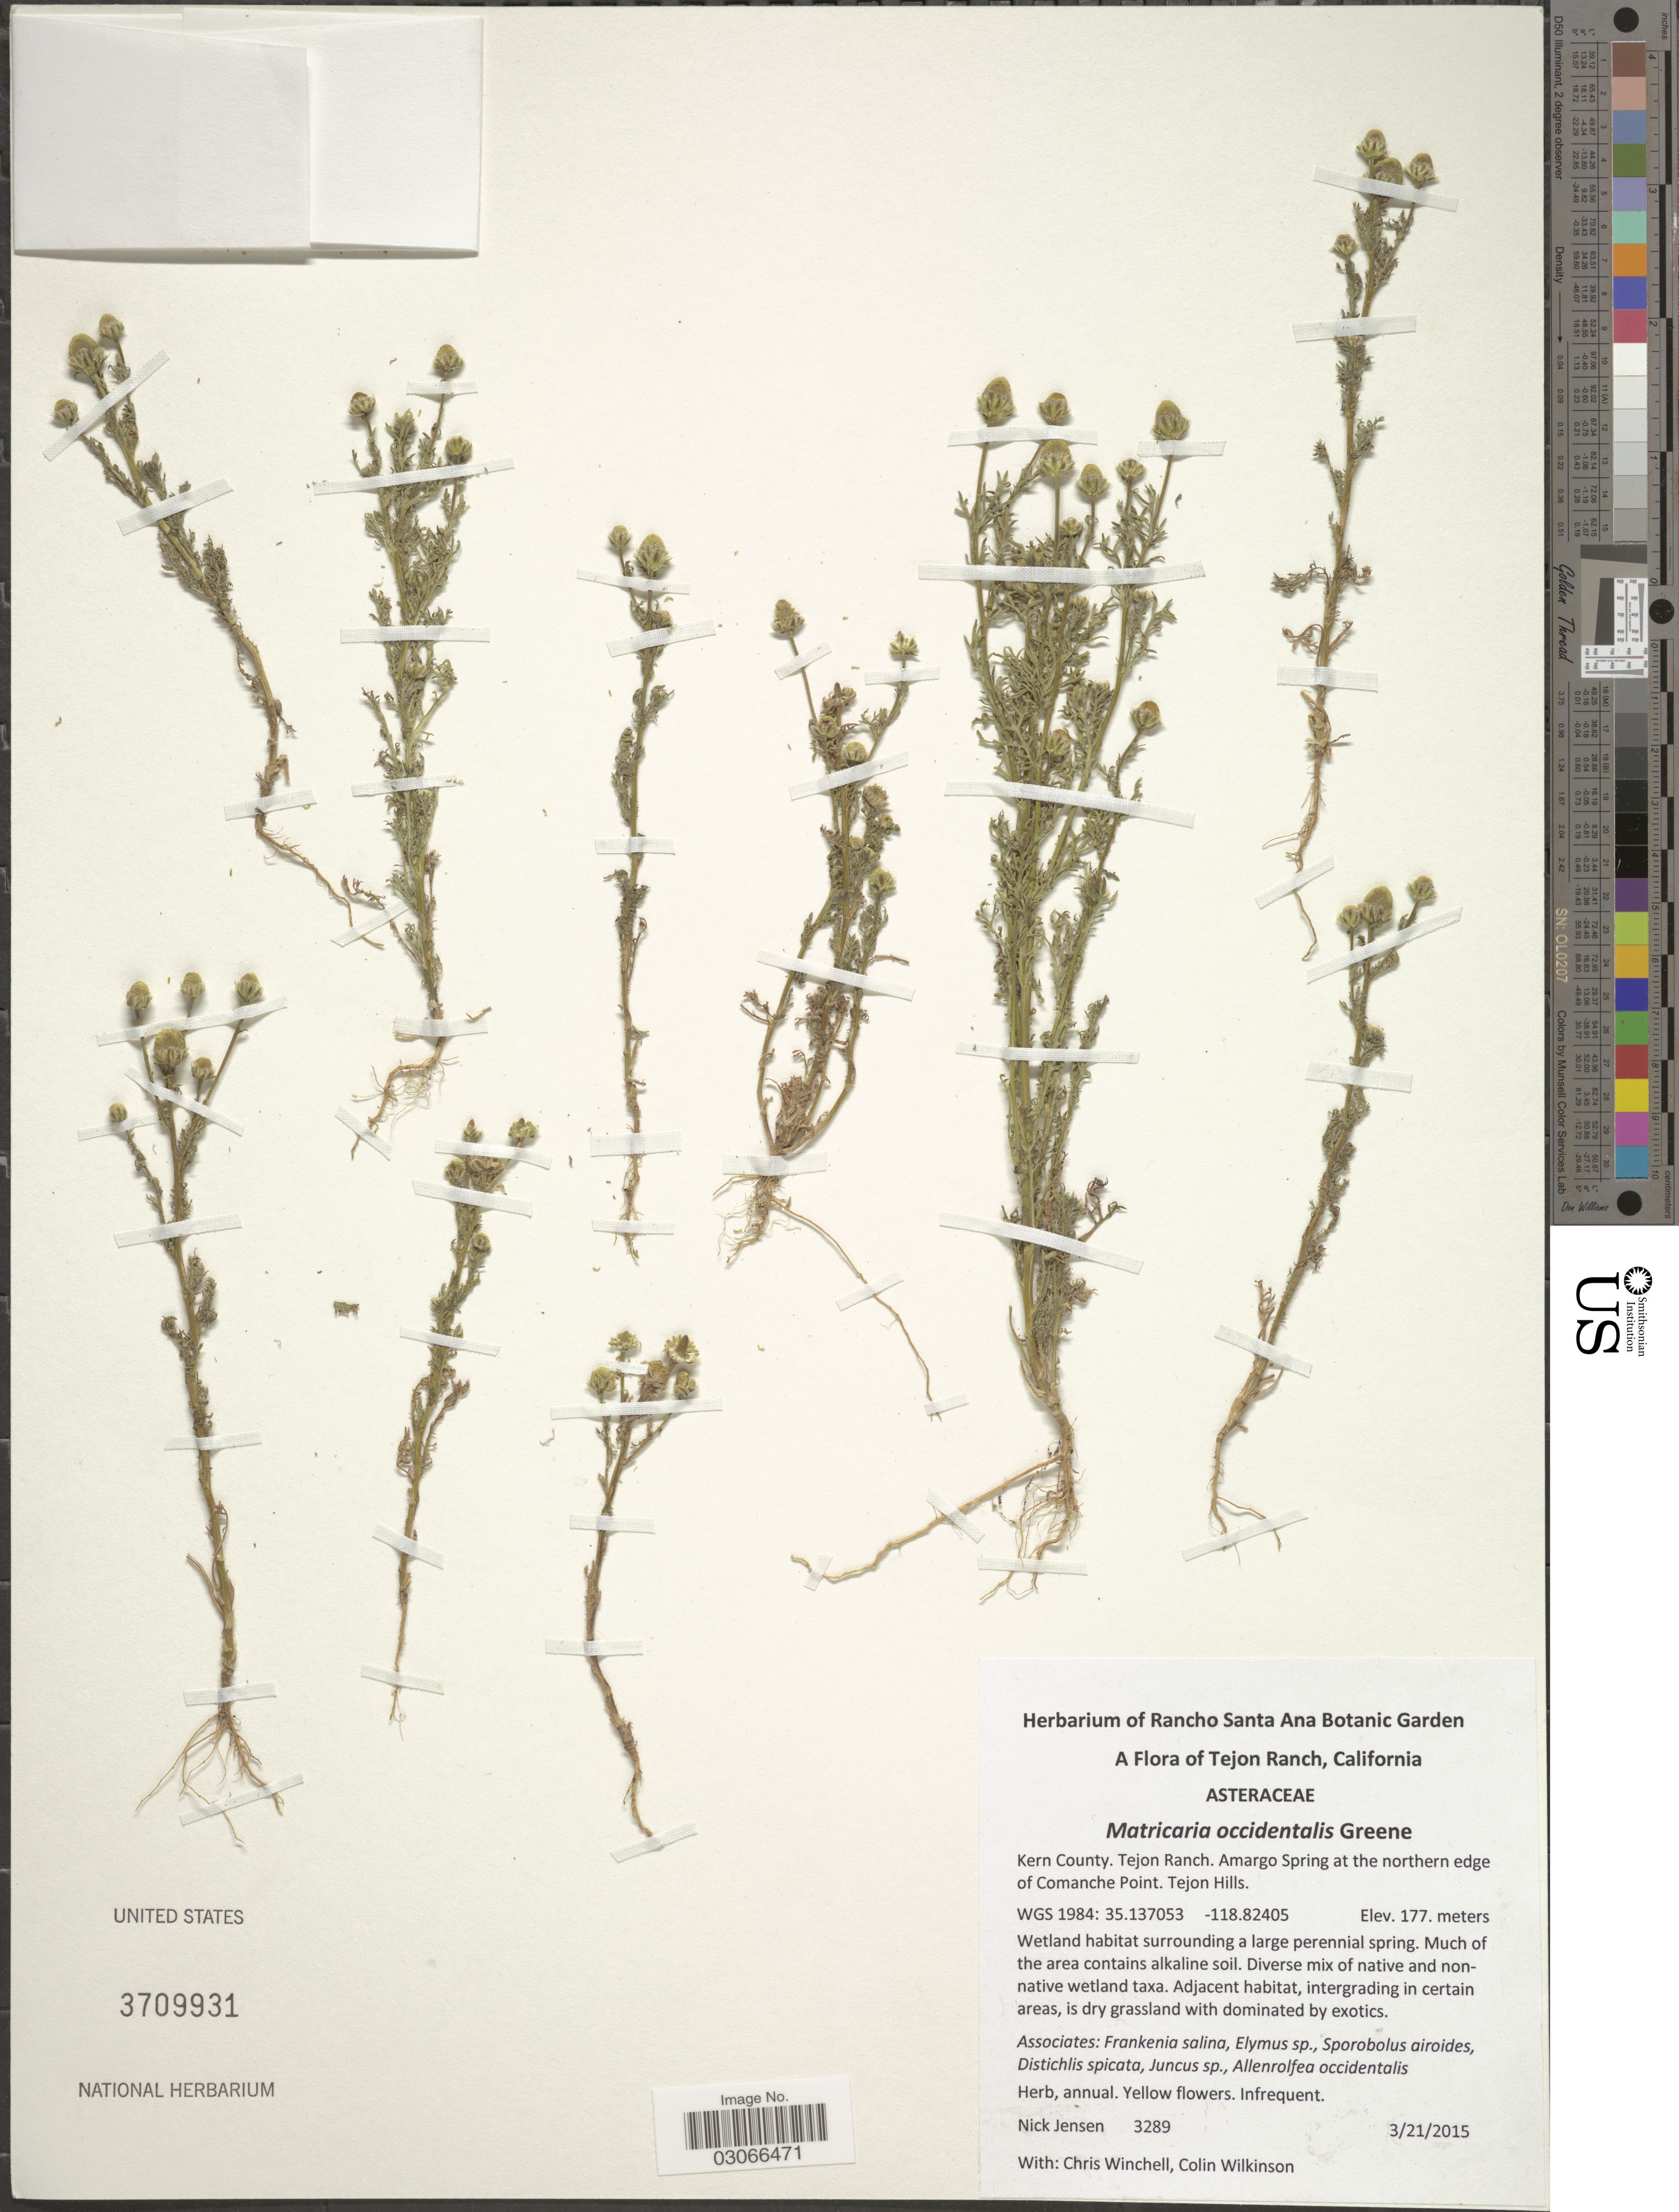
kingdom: Plantae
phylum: Tracheophyta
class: Magnoliopsida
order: Asterales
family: Asteraceae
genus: Matricaria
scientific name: Matricaria occidentalis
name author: Greene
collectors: N. Jensen, C. Winchell & C. Wilkinson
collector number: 3289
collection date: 2015-03-21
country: United States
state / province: California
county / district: Kern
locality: Tejon Ranch. Kern County. Amargo Spring at the northern edge of Comanche Point. Tejon hills.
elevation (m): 177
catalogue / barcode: US 3709931